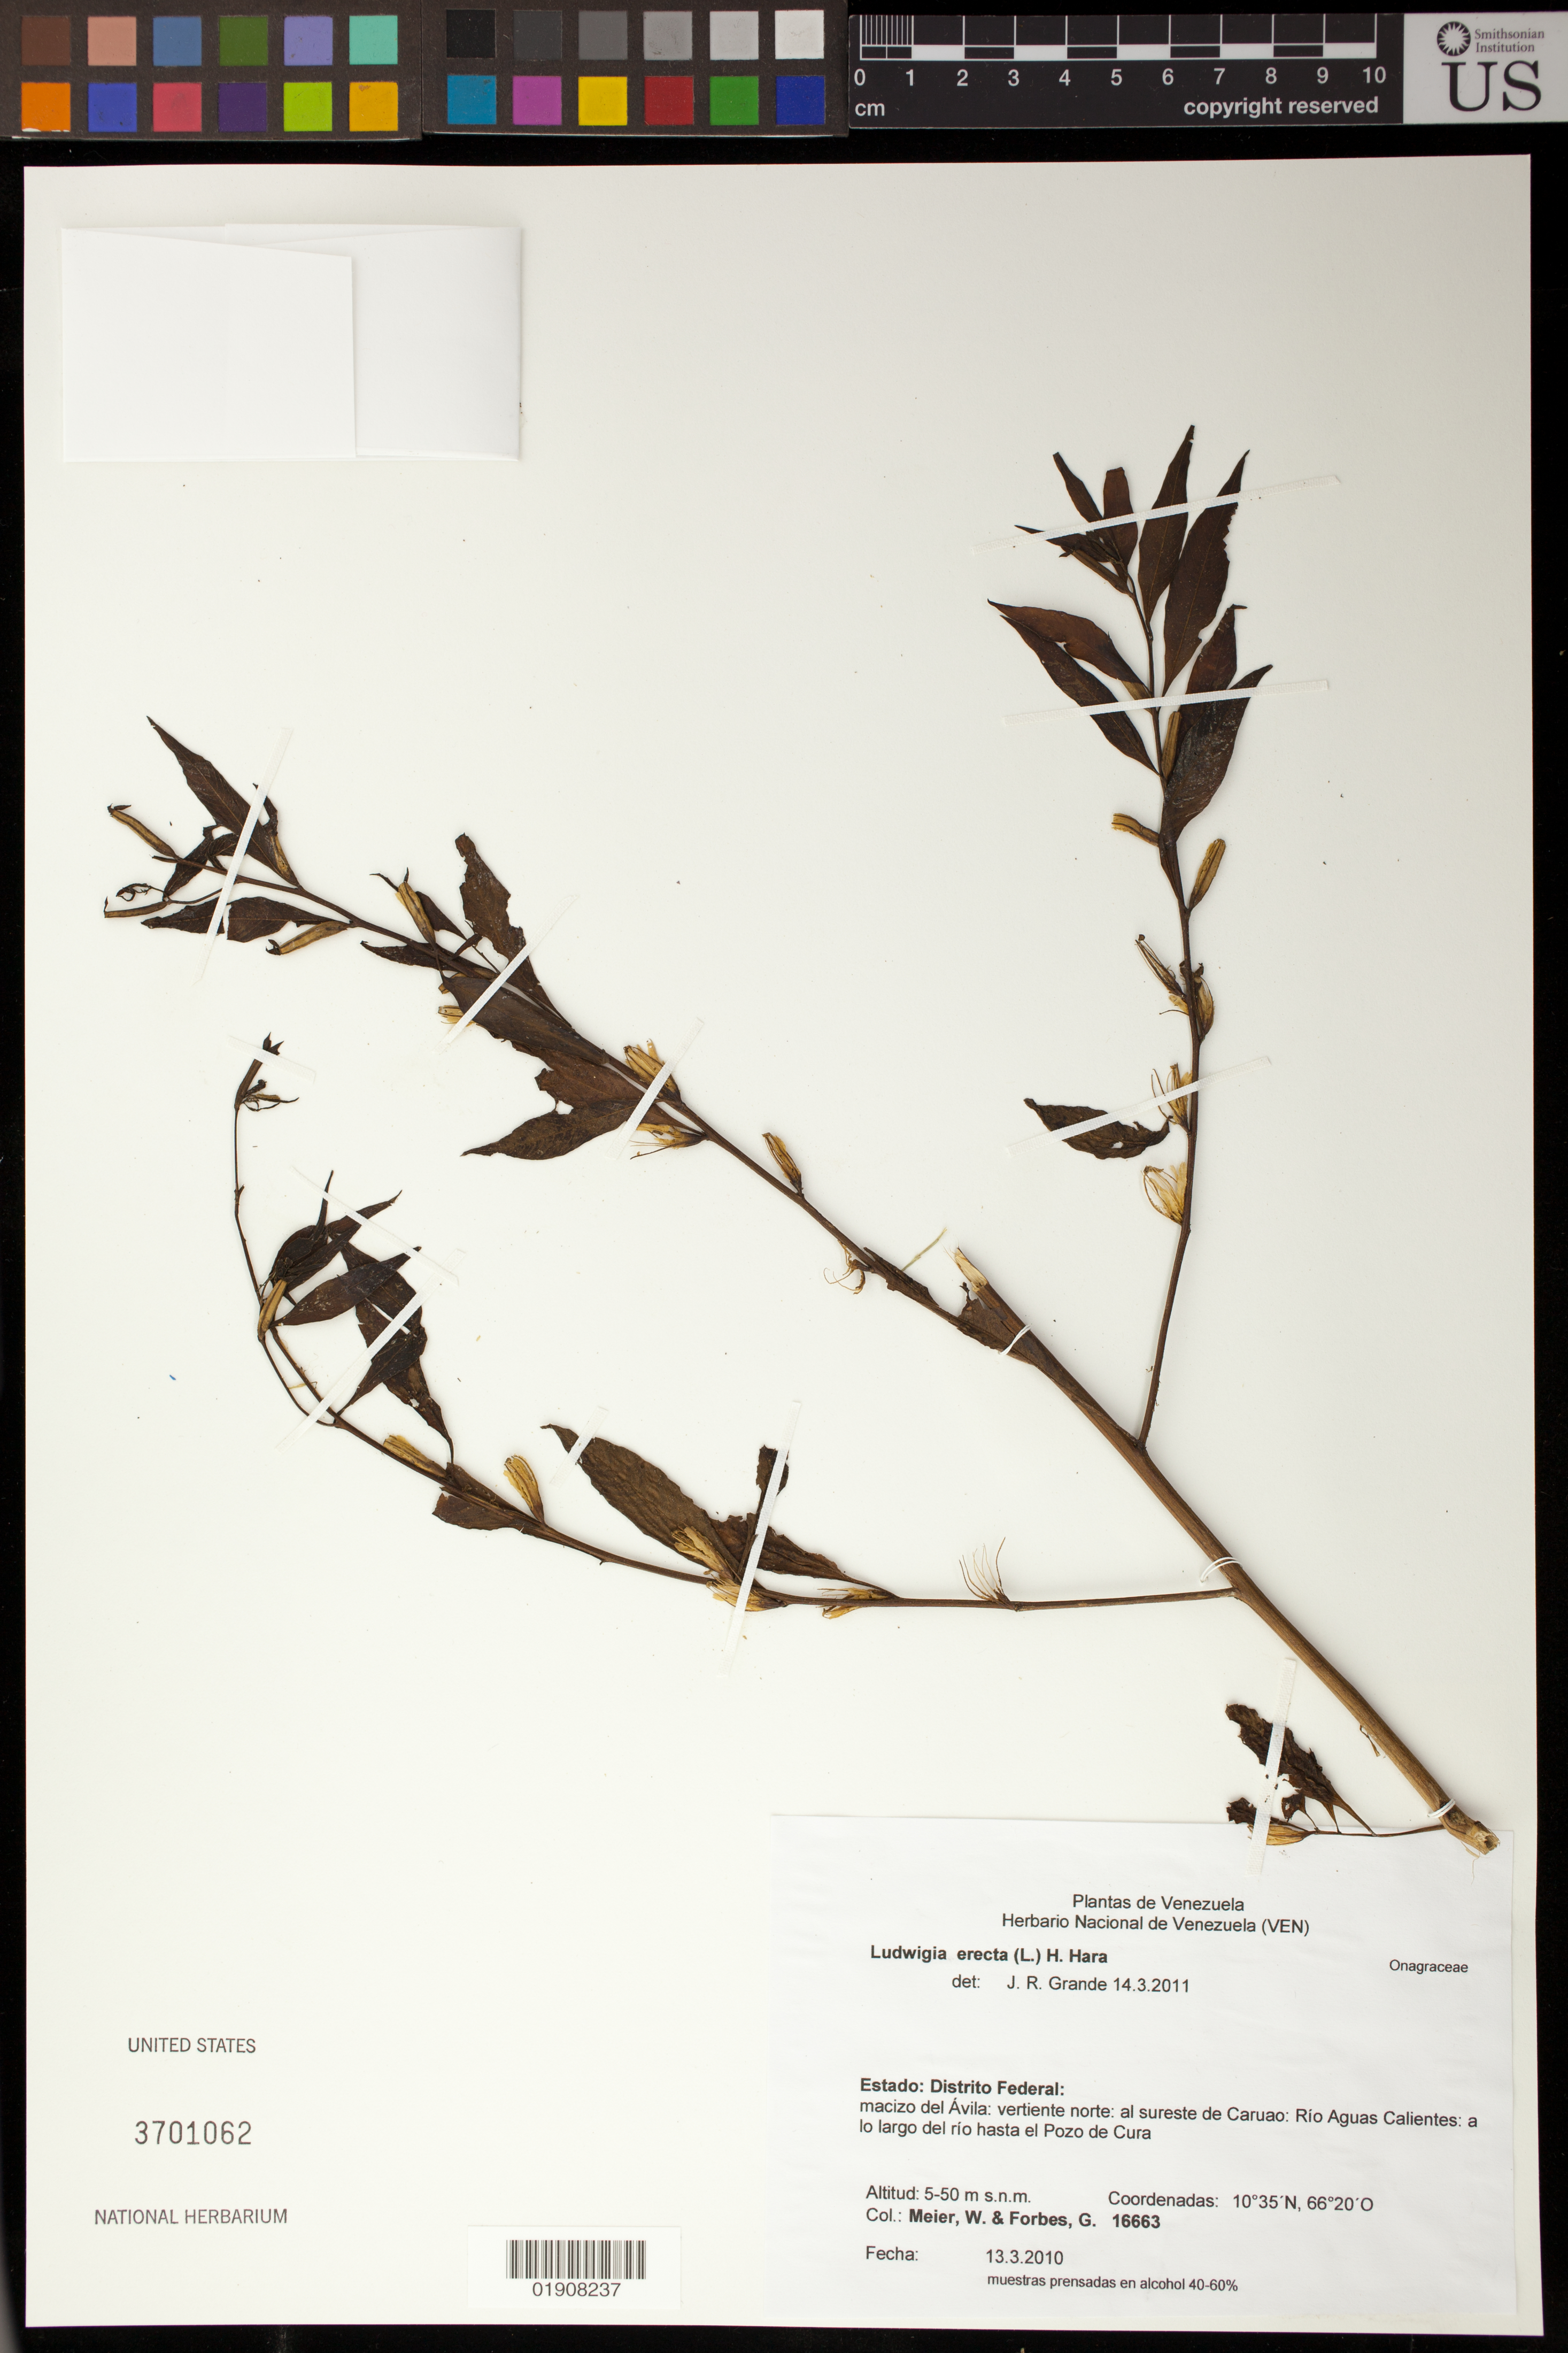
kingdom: Plantae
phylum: Tracheophyta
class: Magnoliopsida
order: Myrtales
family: Onagraceae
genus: Ludwigia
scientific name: Ludwigia erecta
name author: (L.) H. Hara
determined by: Grande, J. R.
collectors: W. Meier & G. Forbes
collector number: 16663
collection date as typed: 13.3.2010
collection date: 2010-03-13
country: Venezuela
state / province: Miranda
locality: Macizo del Avila: vertiente norte: al sureste de Caruao: Rio Aguas Calientes: a lo largo del rio hasta el Pozo de Cura.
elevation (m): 5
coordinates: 10 35 N, 66 20 O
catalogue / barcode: US 3701062